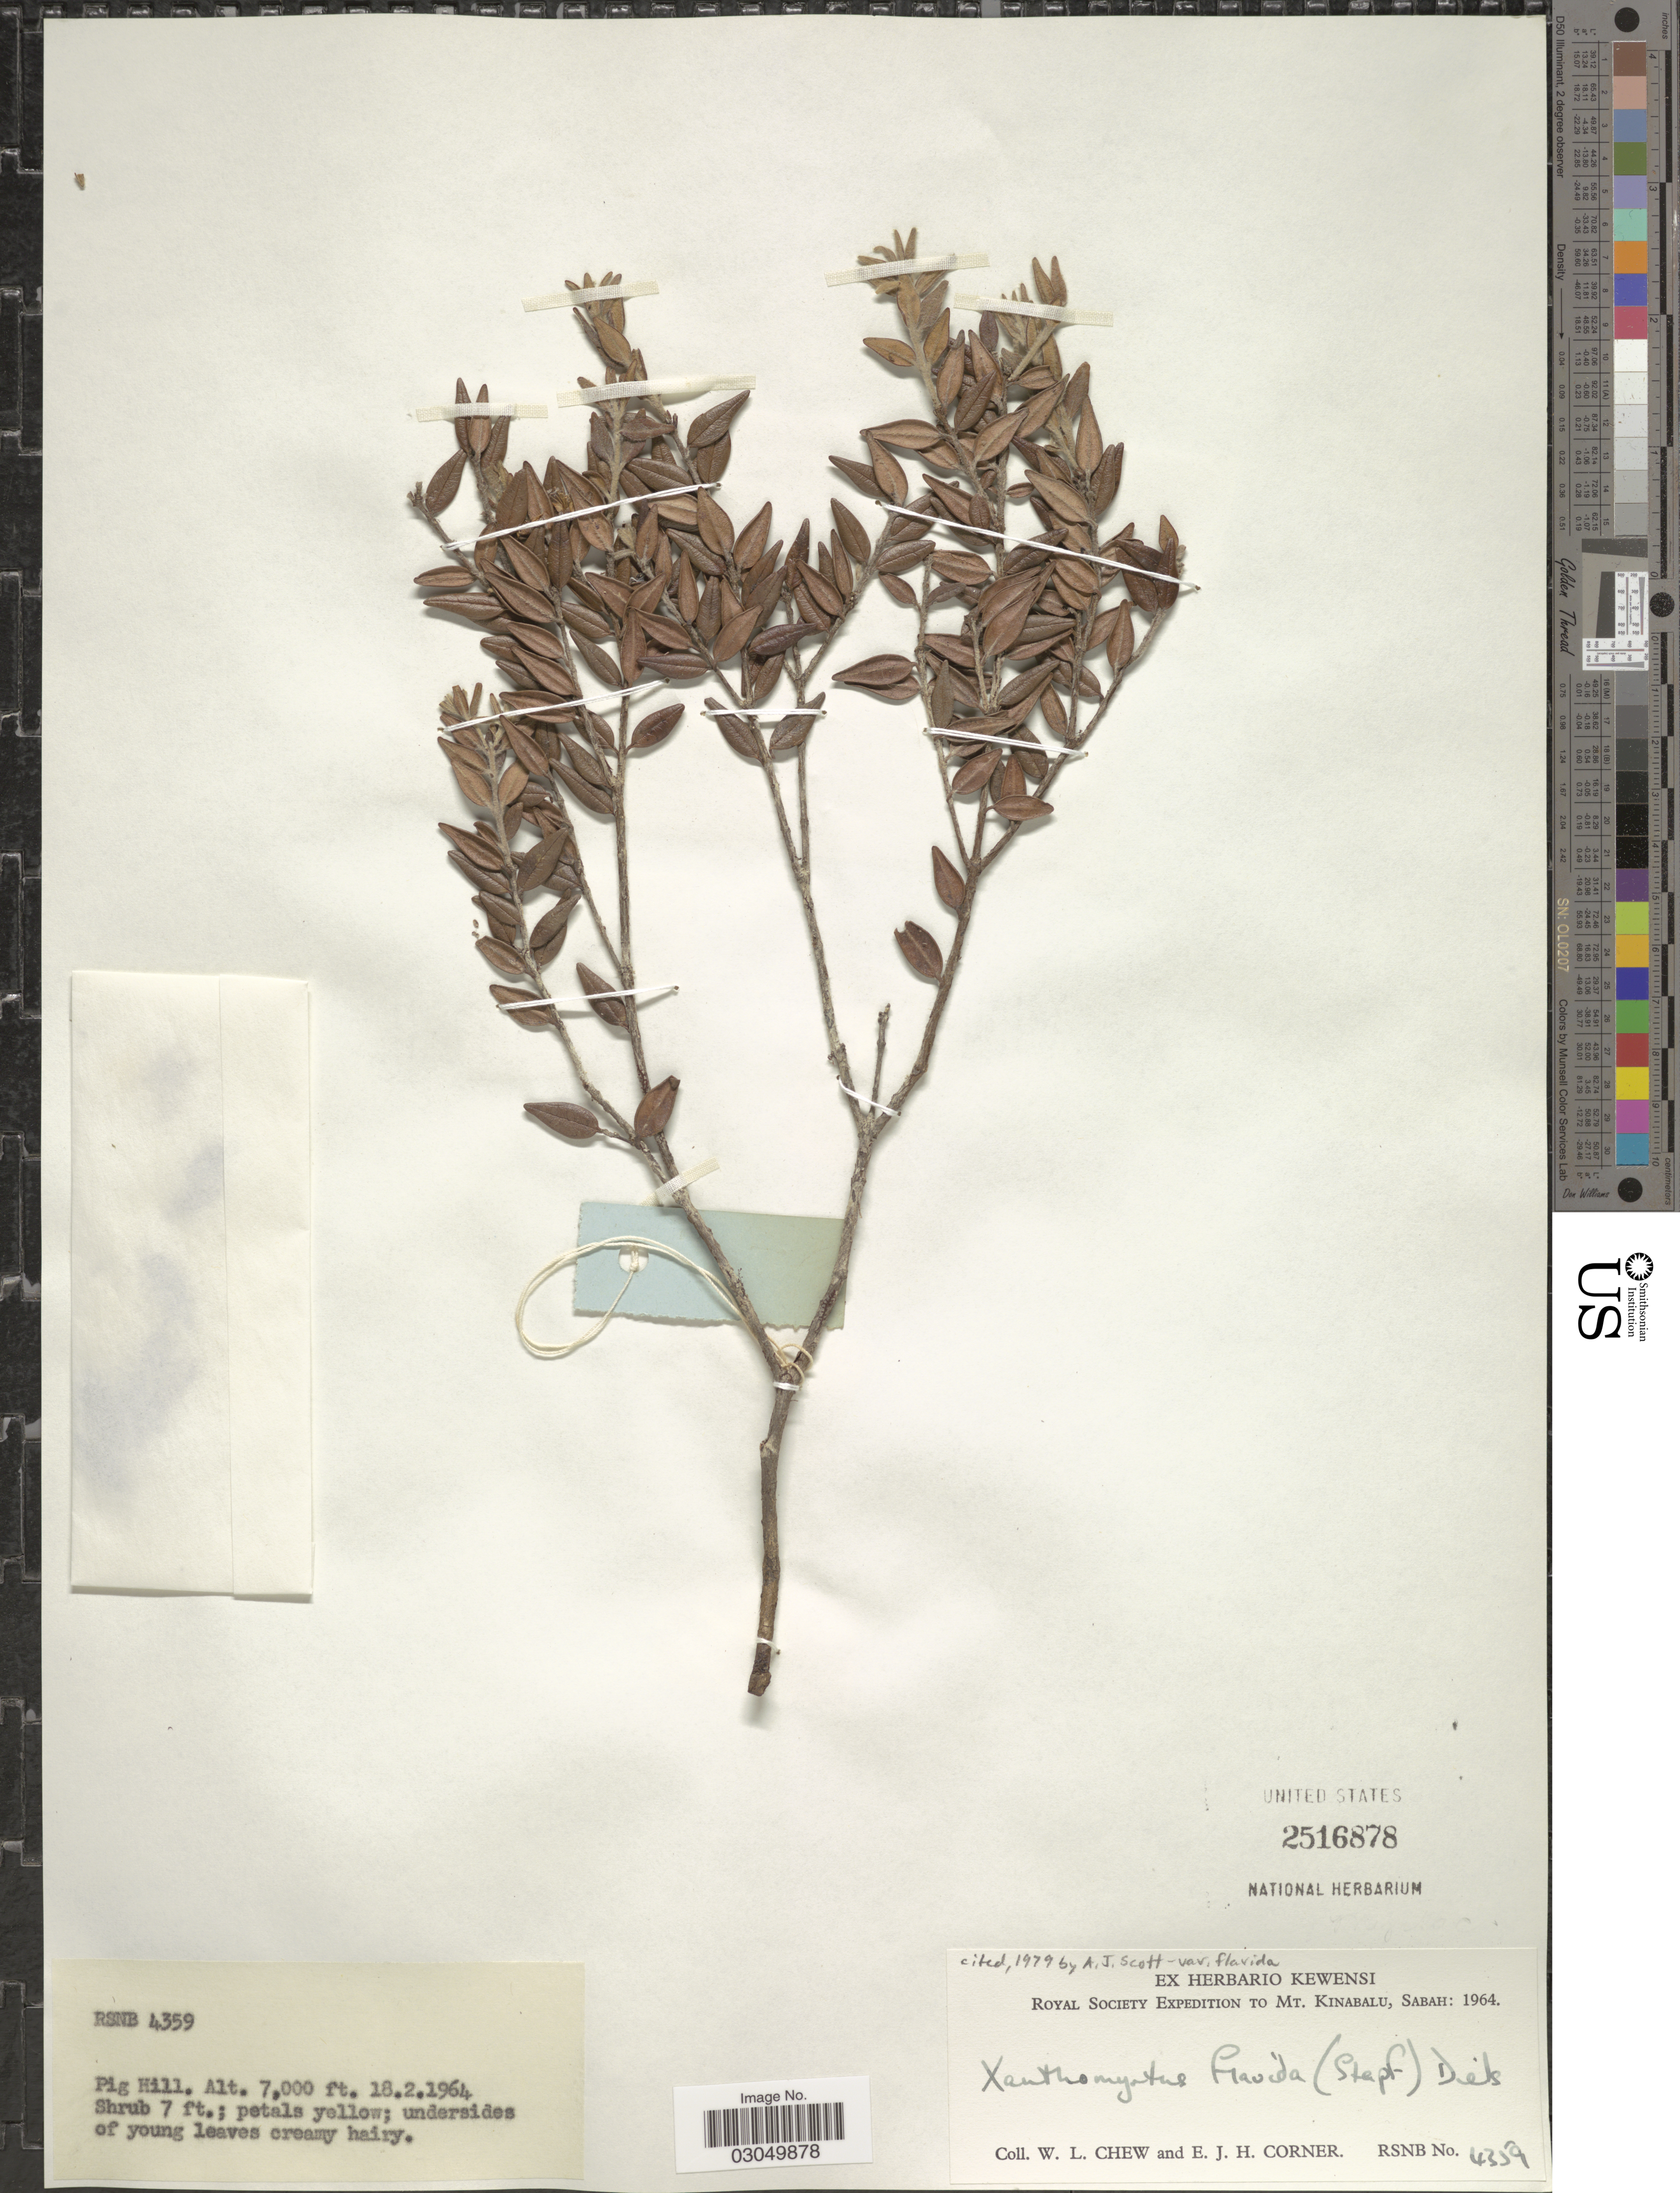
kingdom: Plantae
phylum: Tracheophyta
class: Magnoliopsida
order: Myrtales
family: Myrtaceae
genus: Xanthomyrtus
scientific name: Xanthomyrtus flavida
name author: (Stapf) Diels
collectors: W. Chew & E. Corner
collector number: RSNB 4359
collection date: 1964-02-18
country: Malaysia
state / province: Sabah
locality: Mt. Kinabalu. Pig Hill.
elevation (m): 2134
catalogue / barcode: US 2516878